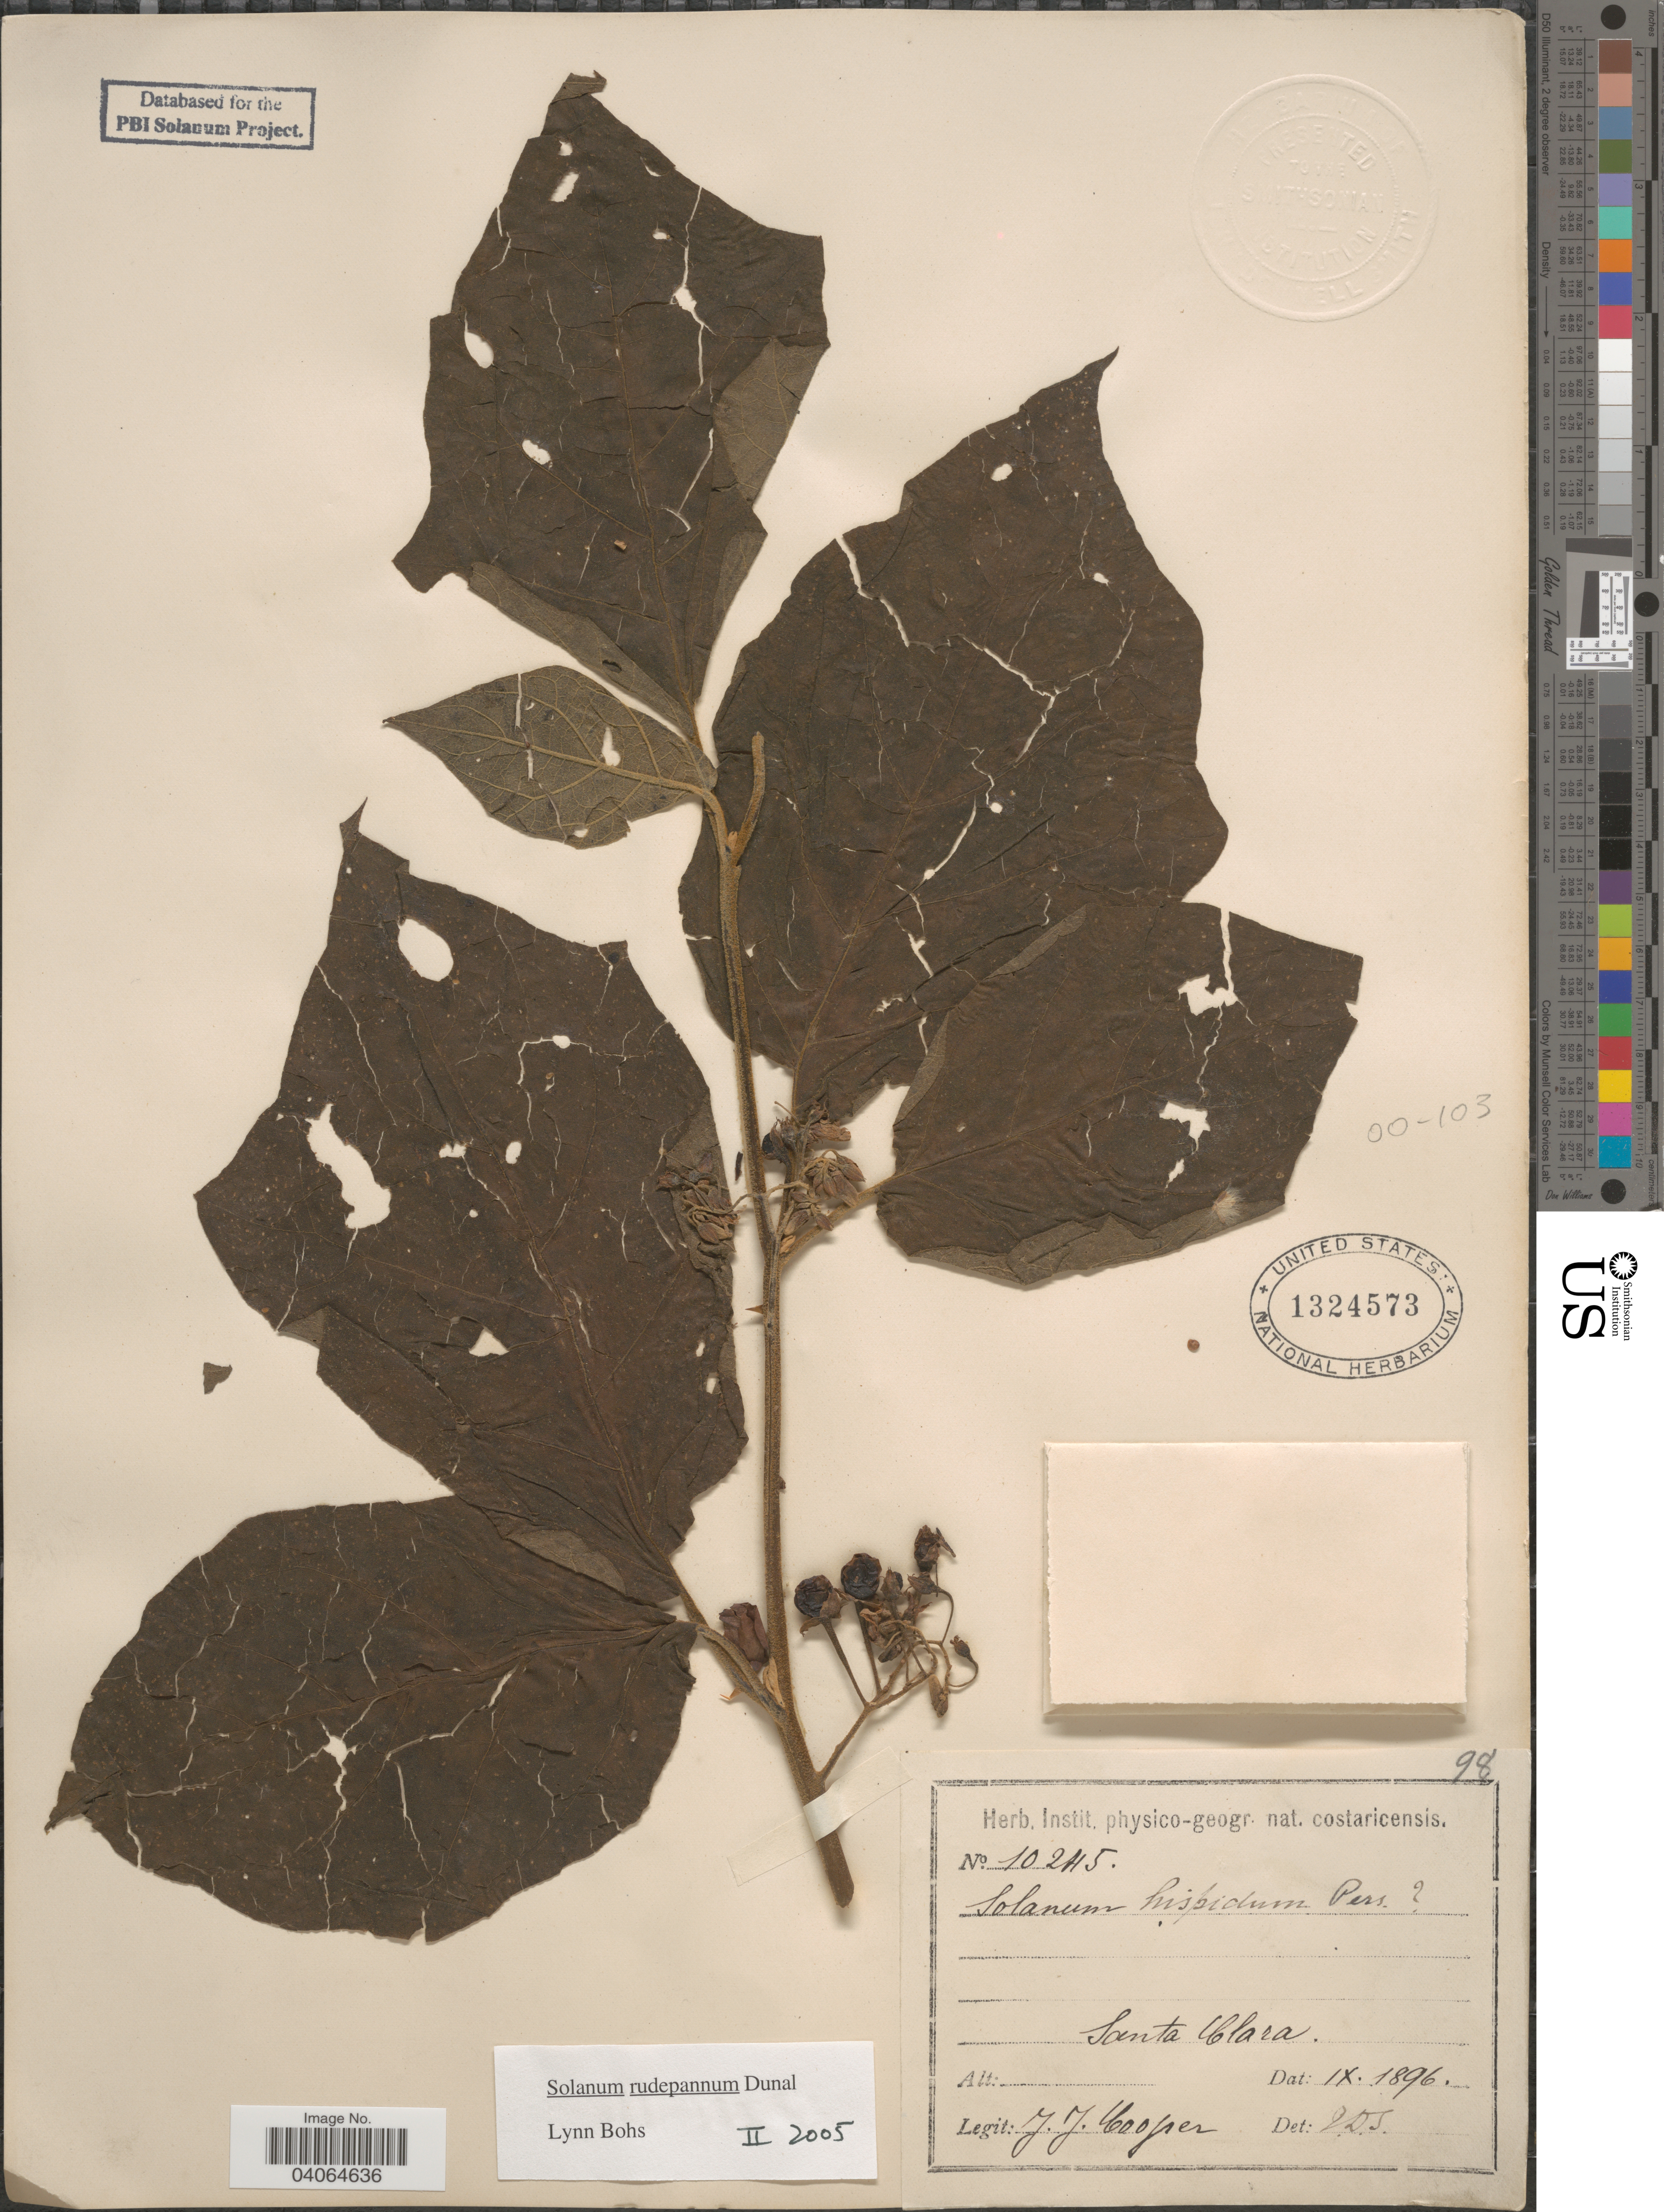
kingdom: Plantae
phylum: Tracheophyta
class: Magnoliopsida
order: Solanales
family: Solanaceae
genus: Solanum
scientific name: Solanum rudepannum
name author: Dunal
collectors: J. J. Cooper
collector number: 10245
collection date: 1896-09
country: Costa Rica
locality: Santa Clara.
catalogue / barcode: US 1324573